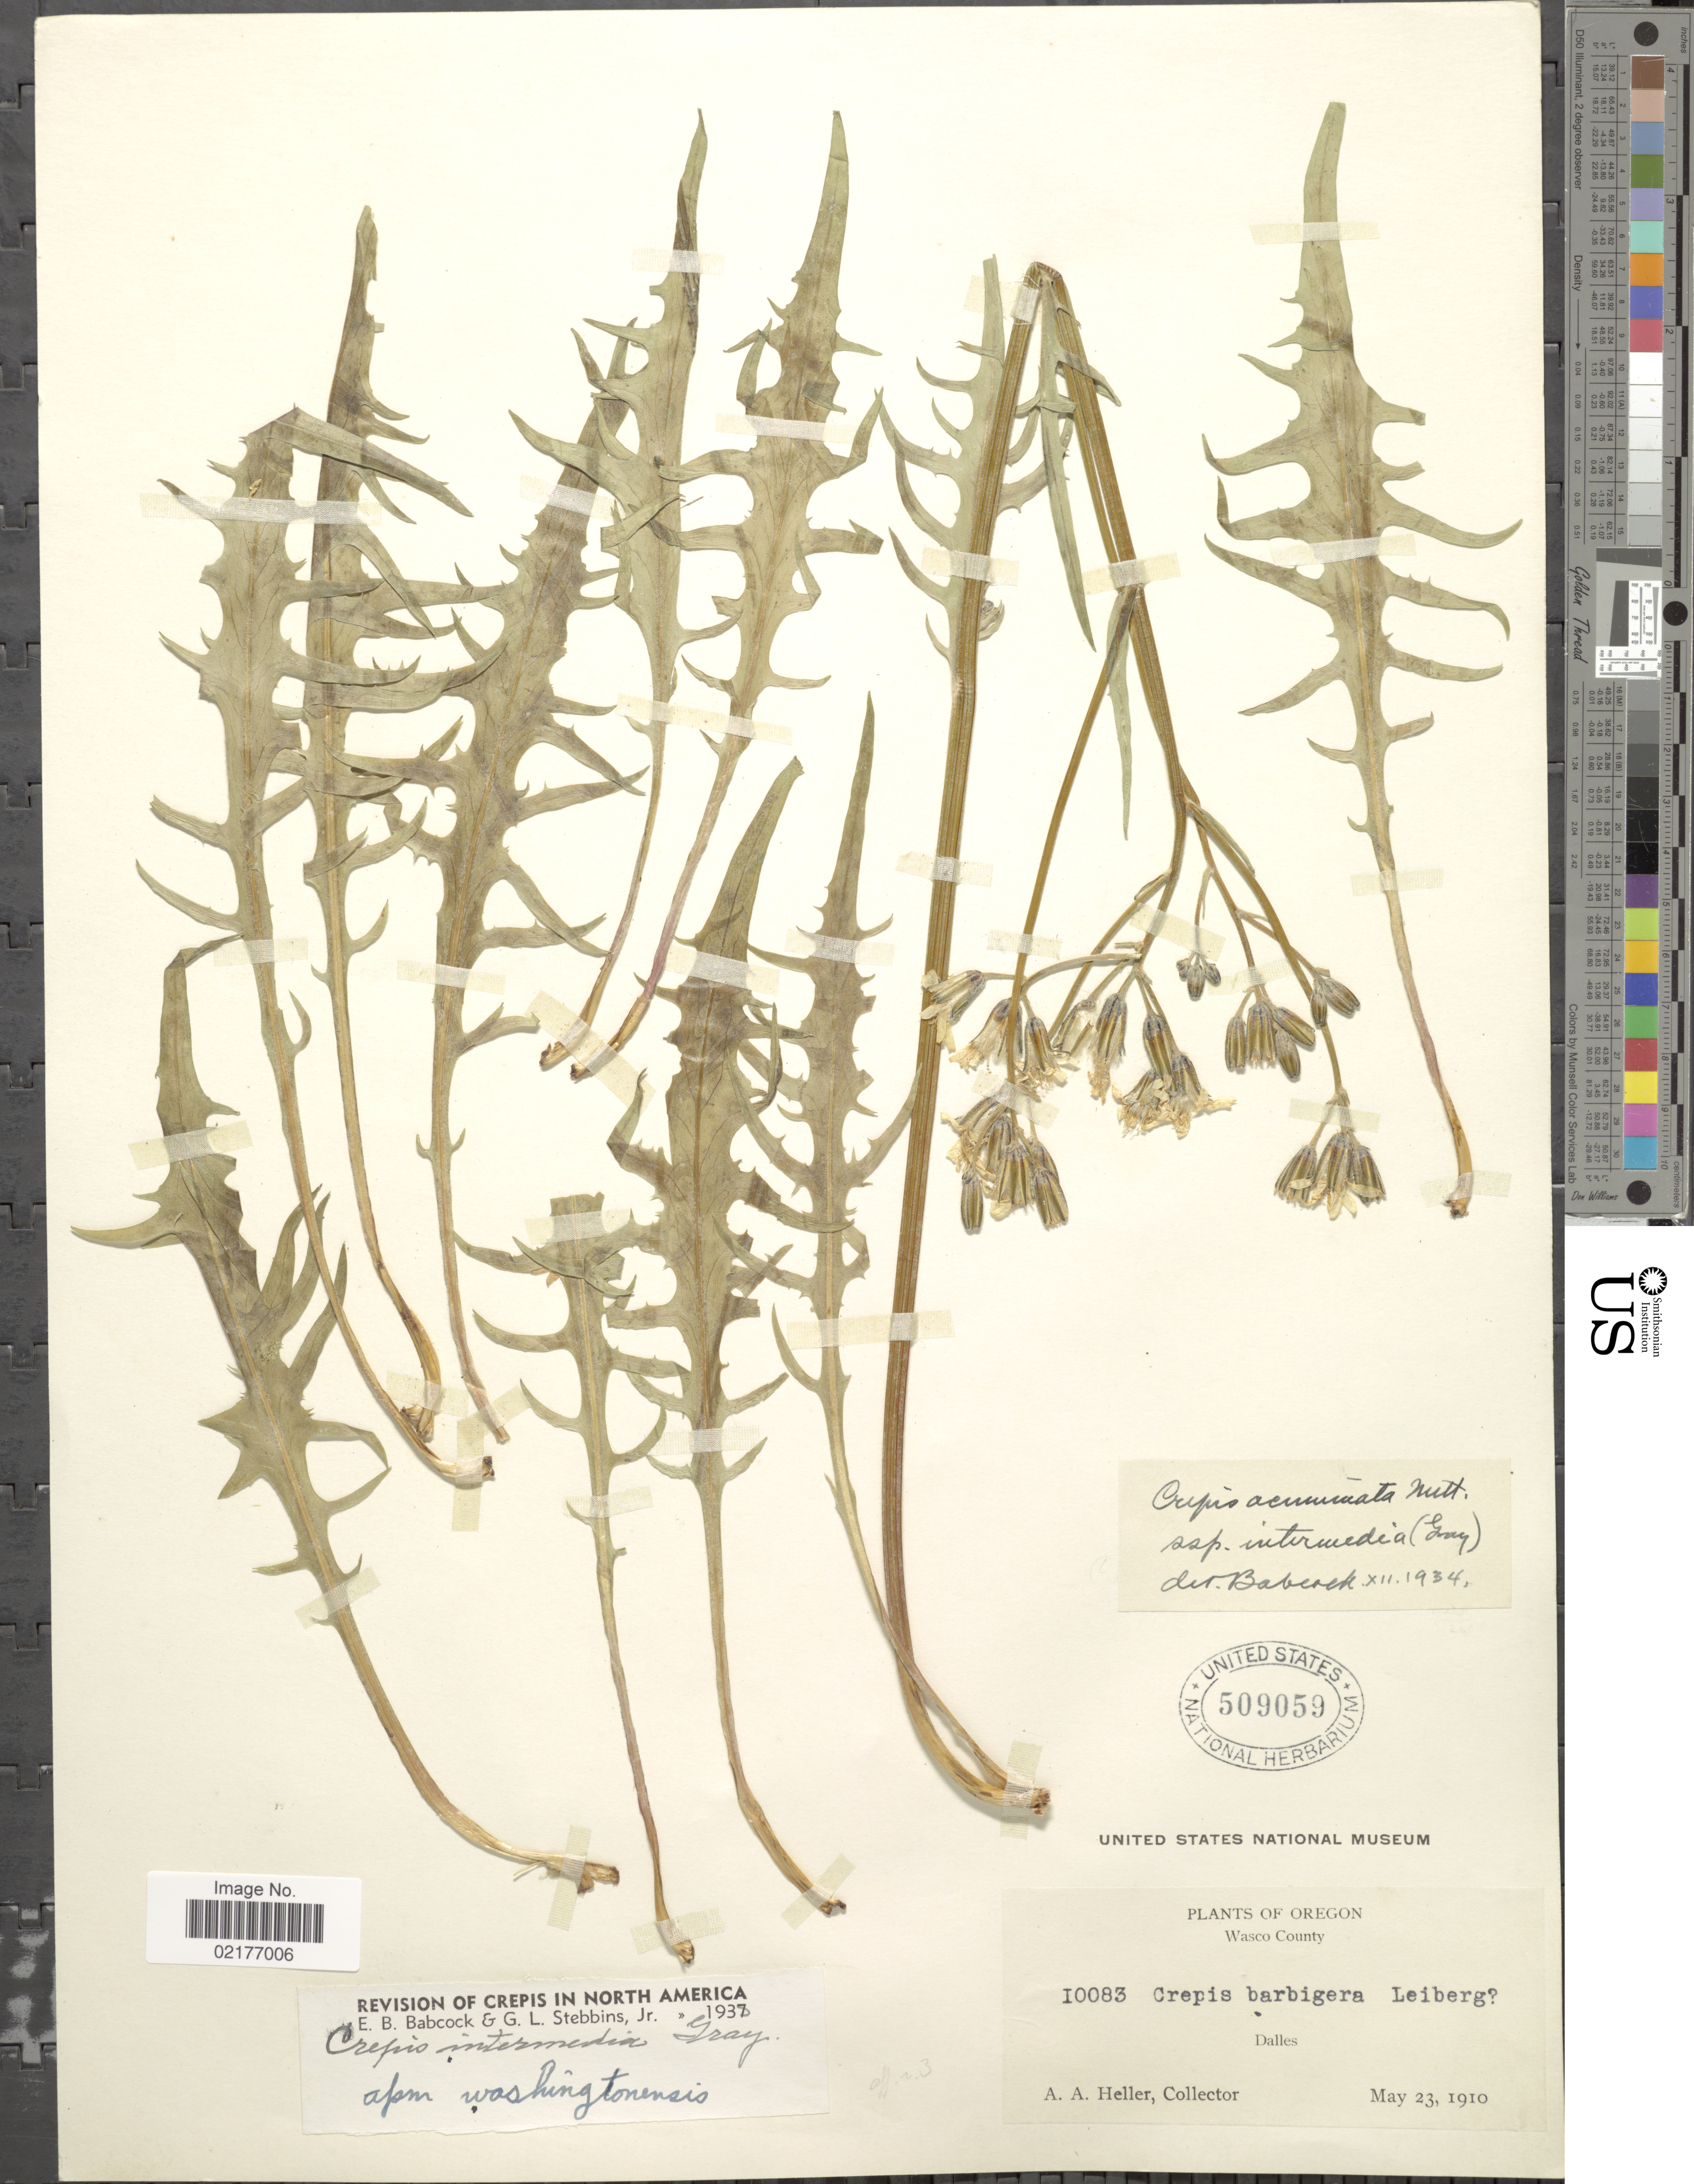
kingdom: Plantae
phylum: Tracheophyta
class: Magnoliopsida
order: Asterales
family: Asteraceae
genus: Crepis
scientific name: Crepis intermedia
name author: A. Gray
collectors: A. A. Heller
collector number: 10083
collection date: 1910-05-23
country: United States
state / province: Oregon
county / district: Wasco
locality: Wasco County, Dalles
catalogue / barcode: US 509059